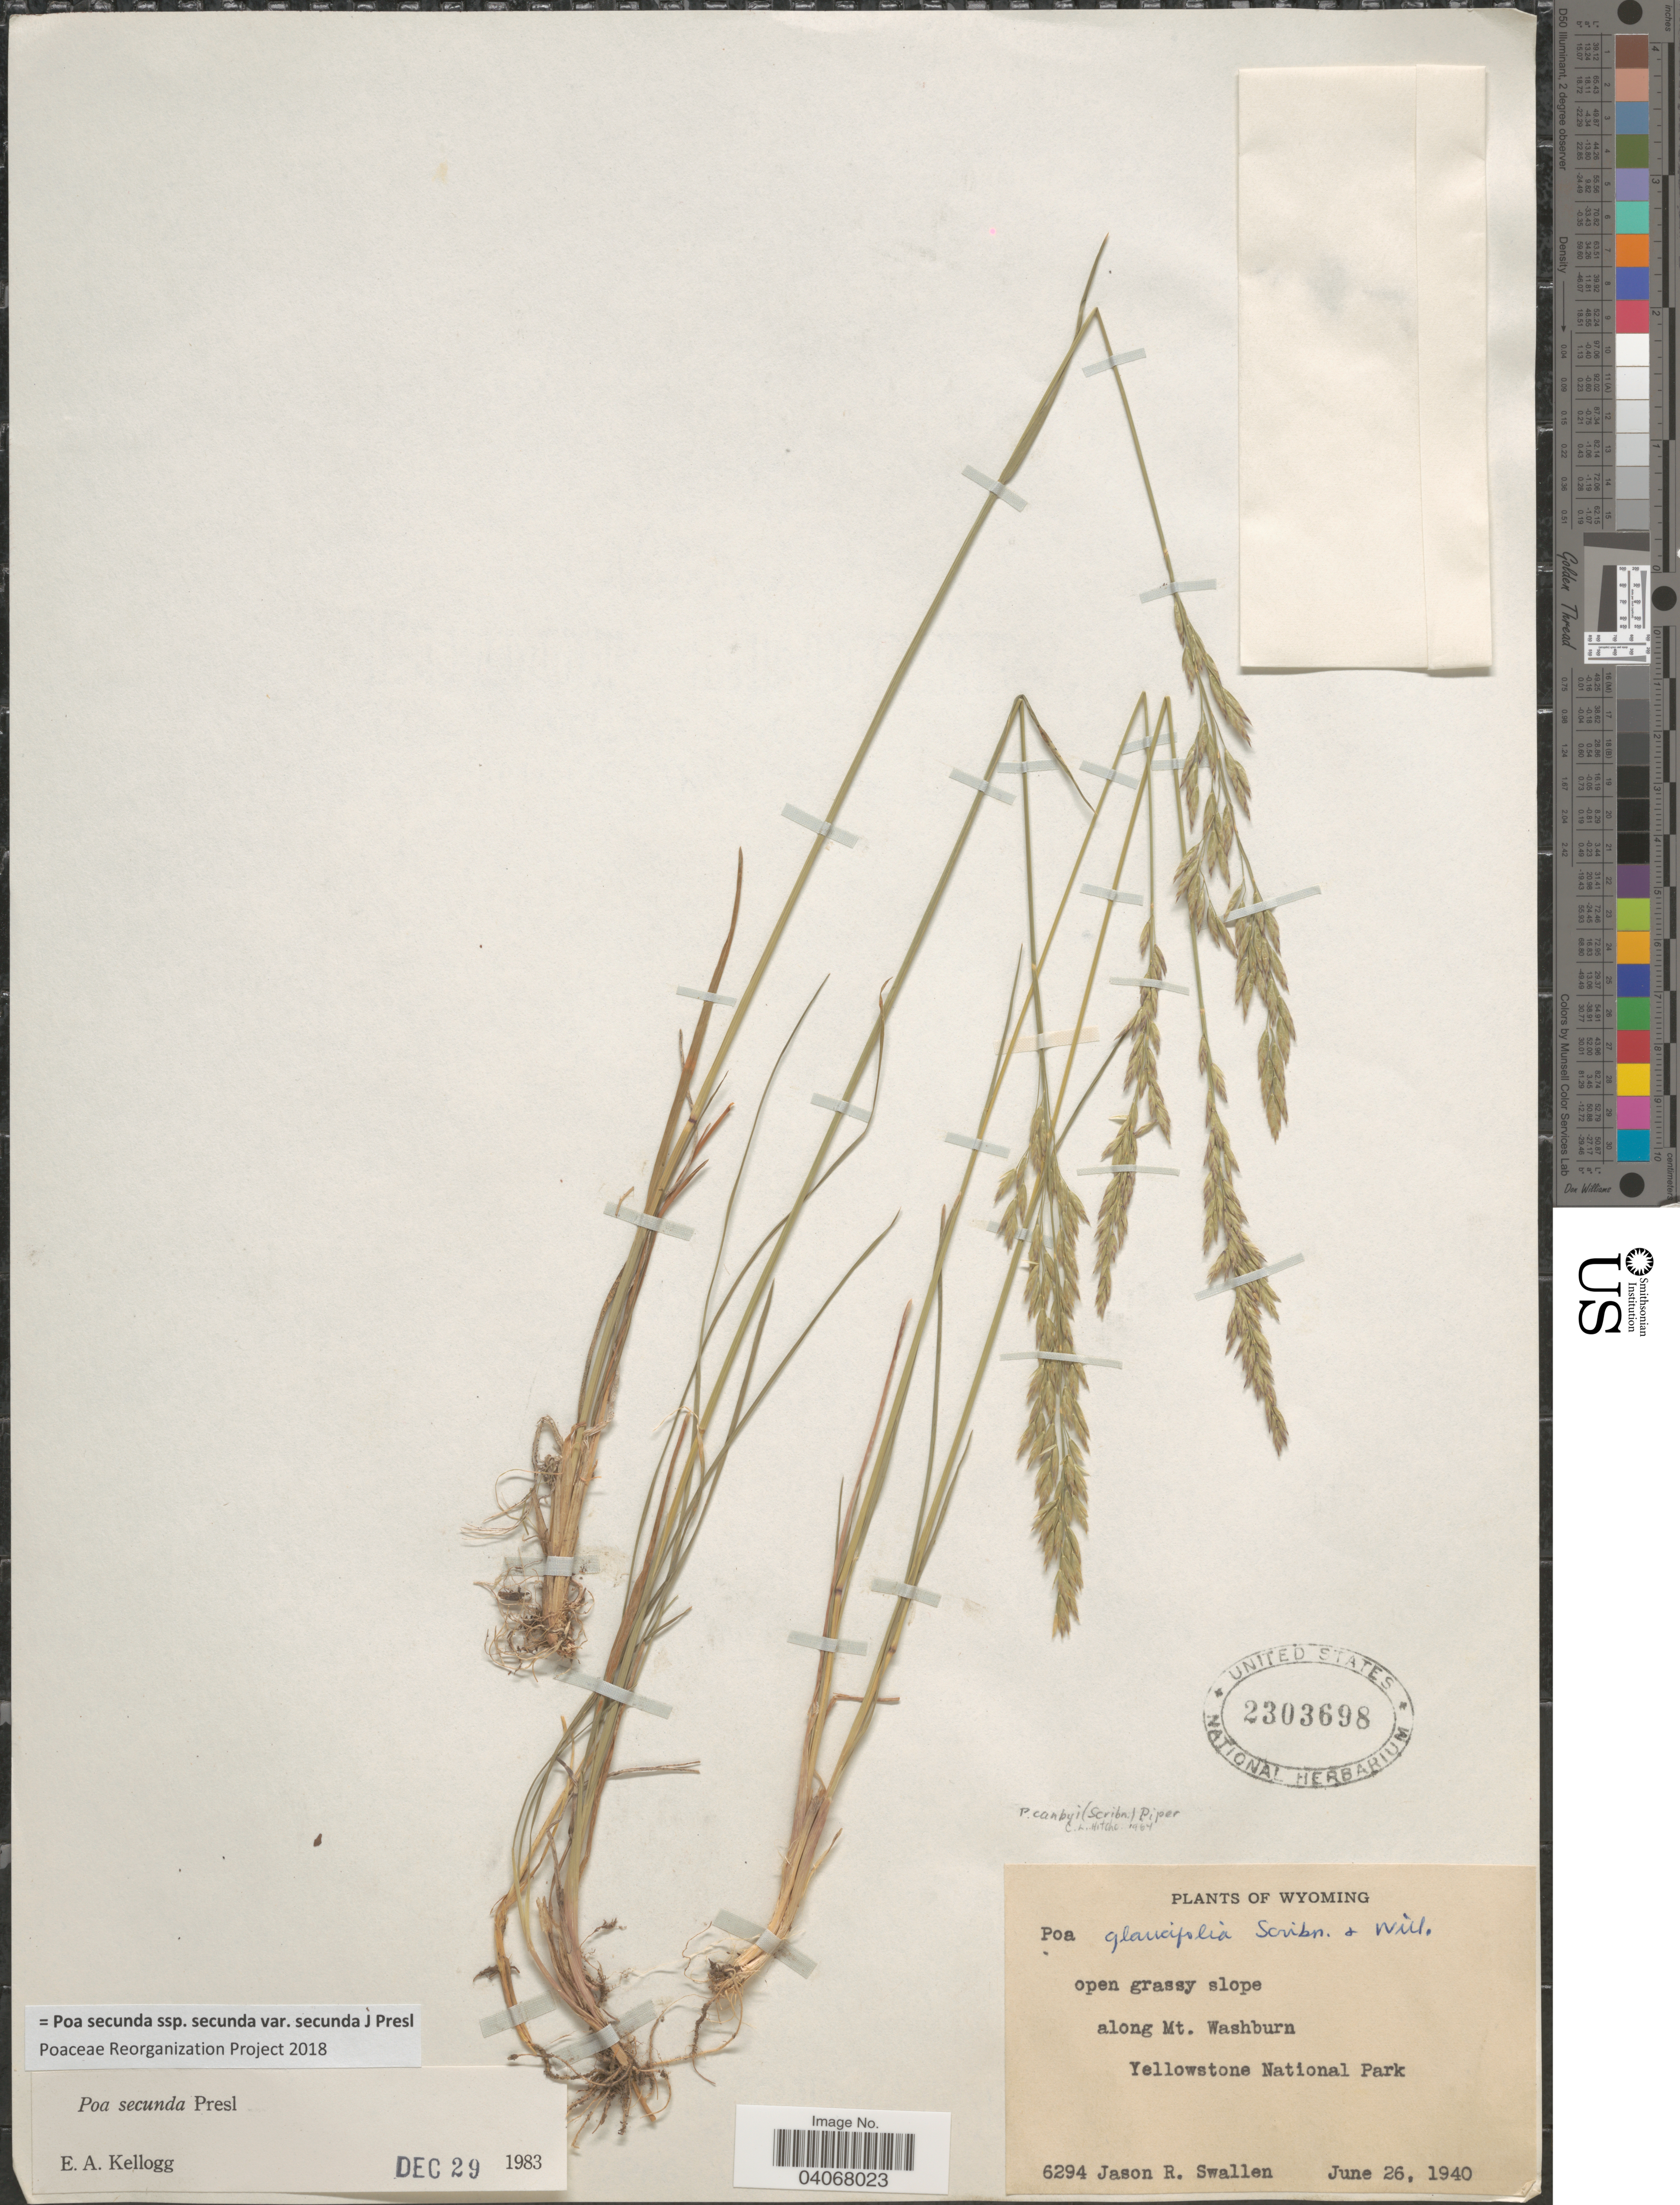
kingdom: Plantae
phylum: Tracheophyta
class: Liliopsida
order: Poales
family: Poaceae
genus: Poa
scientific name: Poa secunda subsp. secunda var. secunda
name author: J. Presl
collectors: J. R. Swallen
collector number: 6294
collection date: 1940-06-26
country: United States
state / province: Wyoming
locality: Open grassy slope along Mt. Washburn. Yellowstone National Park.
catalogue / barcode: US 2303698